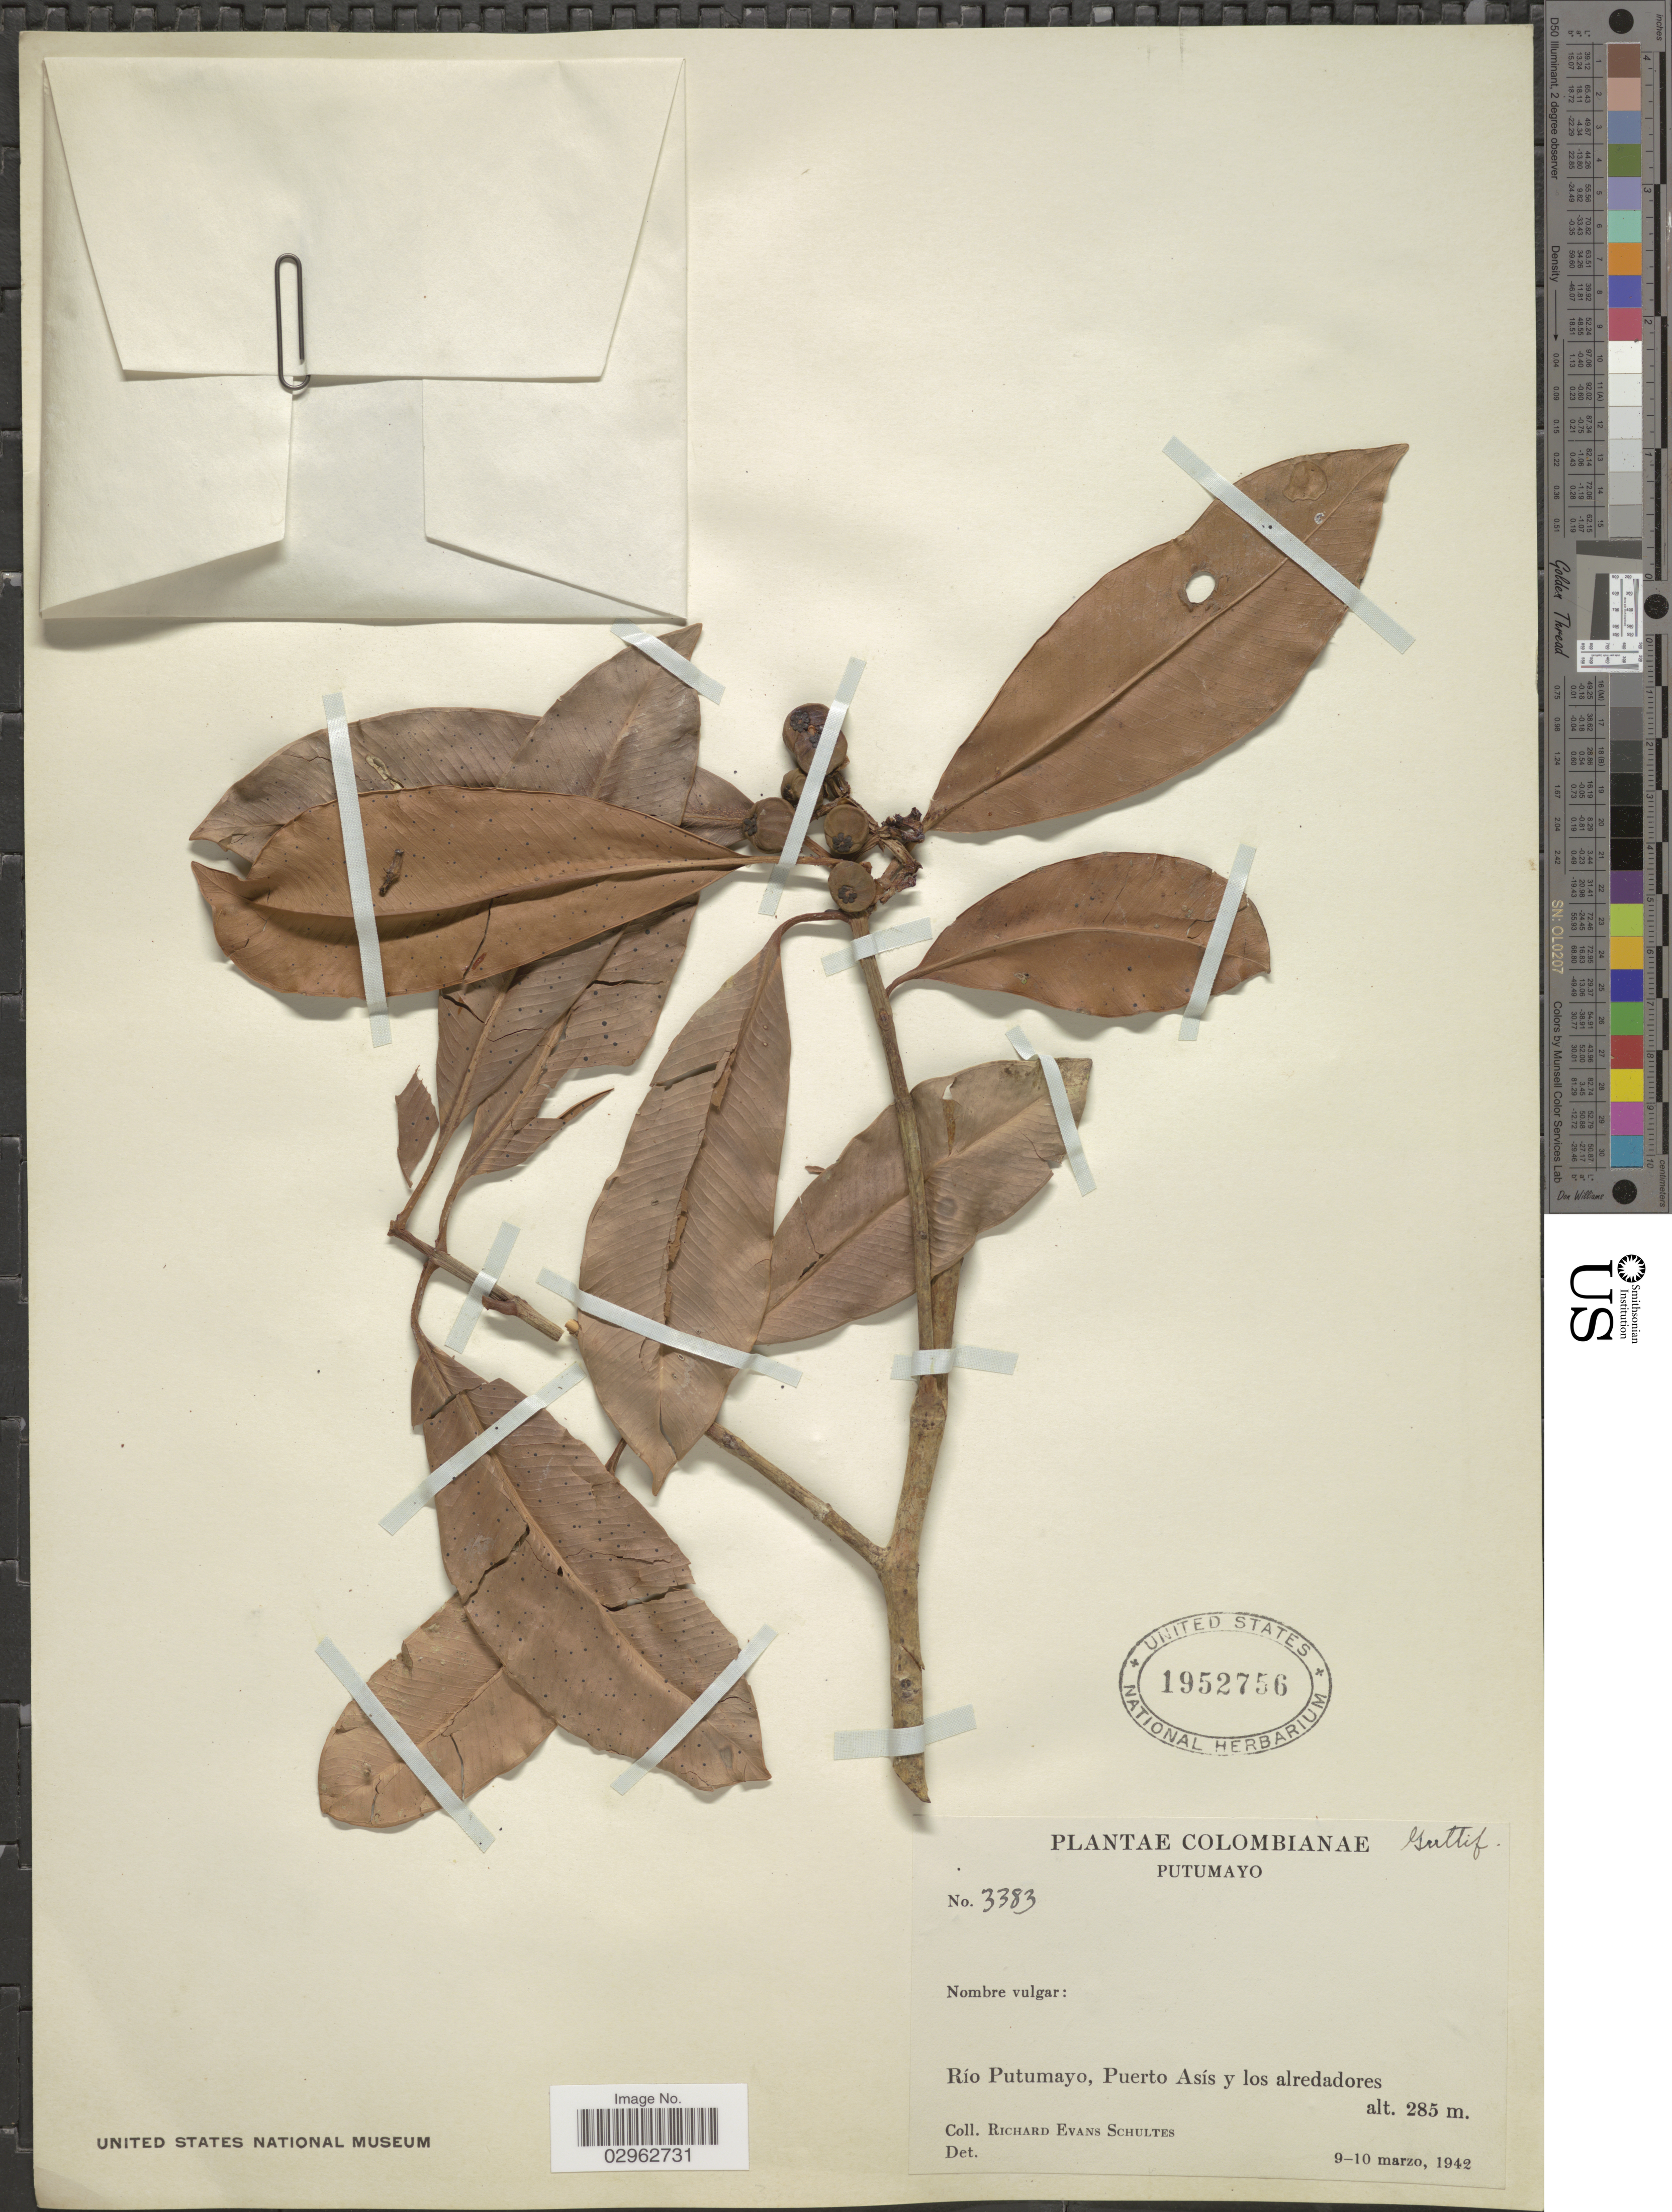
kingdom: Plantae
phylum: Tracheophyta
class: Magnoliopsida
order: Malpighiales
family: Clusiaceae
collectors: R. E. Schultes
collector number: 3383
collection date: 1942-03-09/1942-03-10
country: Colombia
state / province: Putumayo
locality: Río Putumayo, Puerto Asís y los alredadores.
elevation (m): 285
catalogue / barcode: US 1952756